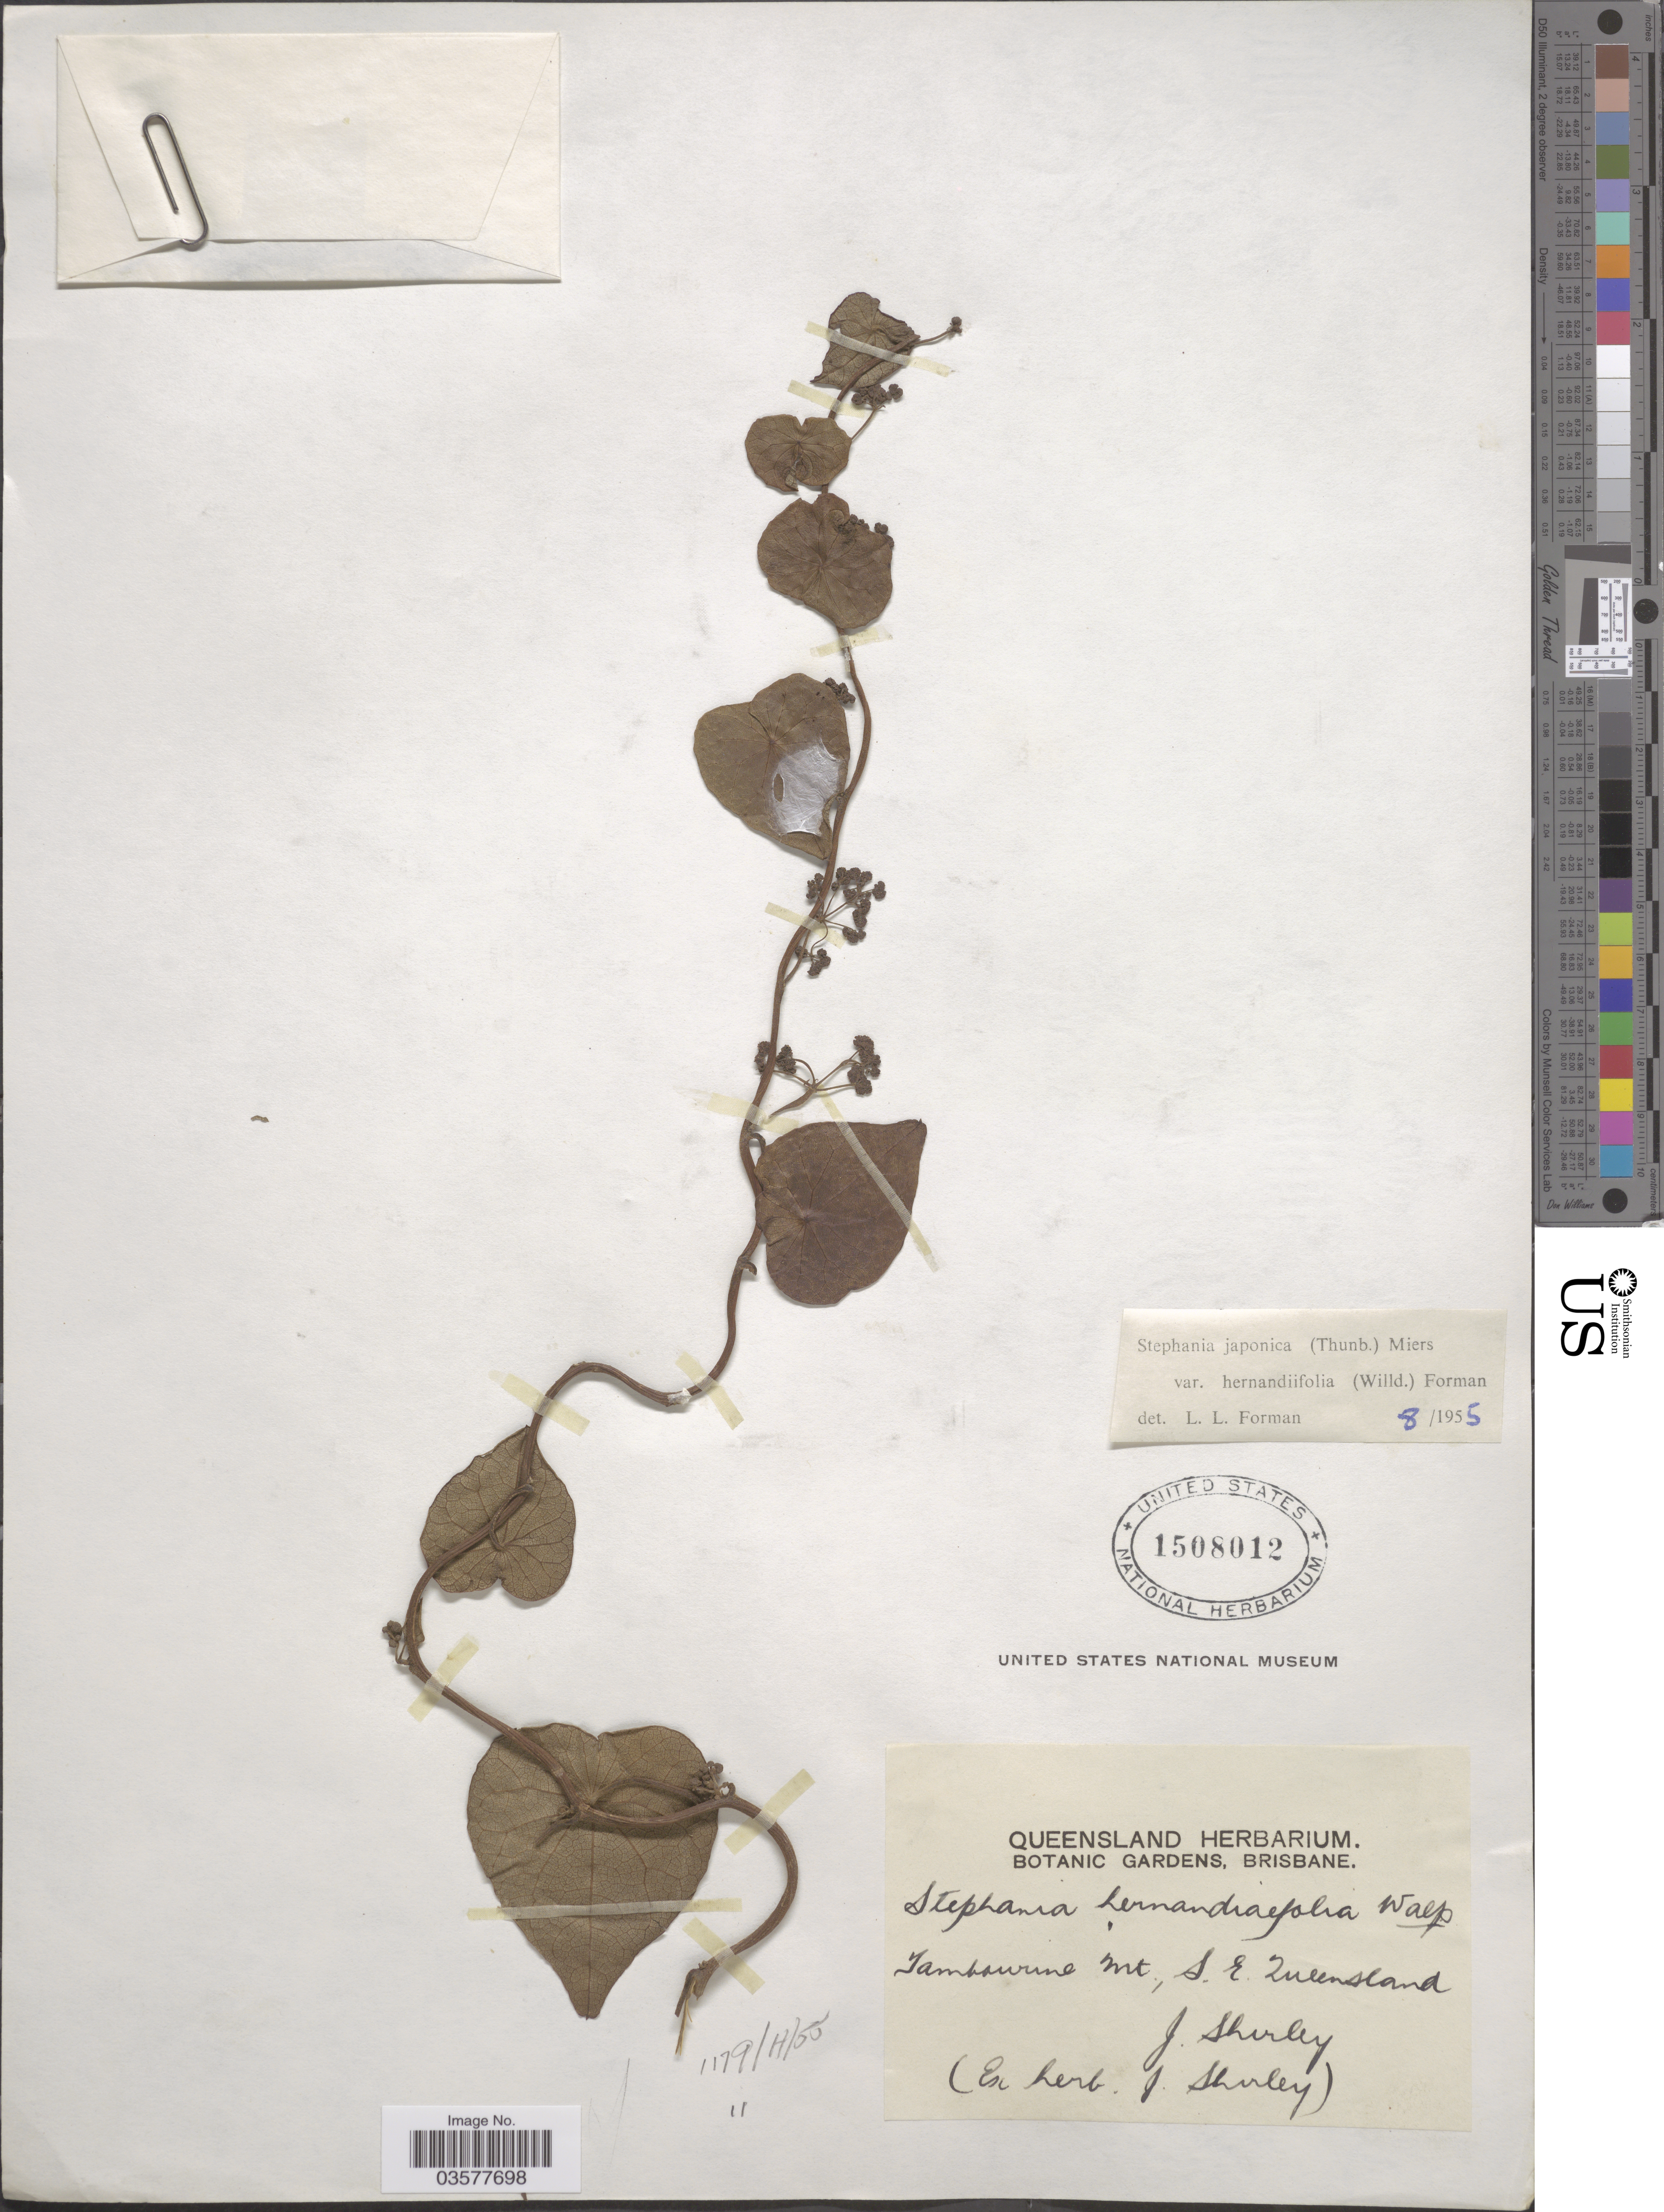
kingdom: Plantae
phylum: Tracheophyta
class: Magnoliopsida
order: Ranunculales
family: Menispermaceae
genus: Stephania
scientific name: Stephania hernandiifolia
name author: (Willd.) Walp.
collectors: J. Shirley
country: Australia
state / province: Queensland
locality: Tambourine Mt., S. E. Queensland.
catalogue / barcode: US 1508012